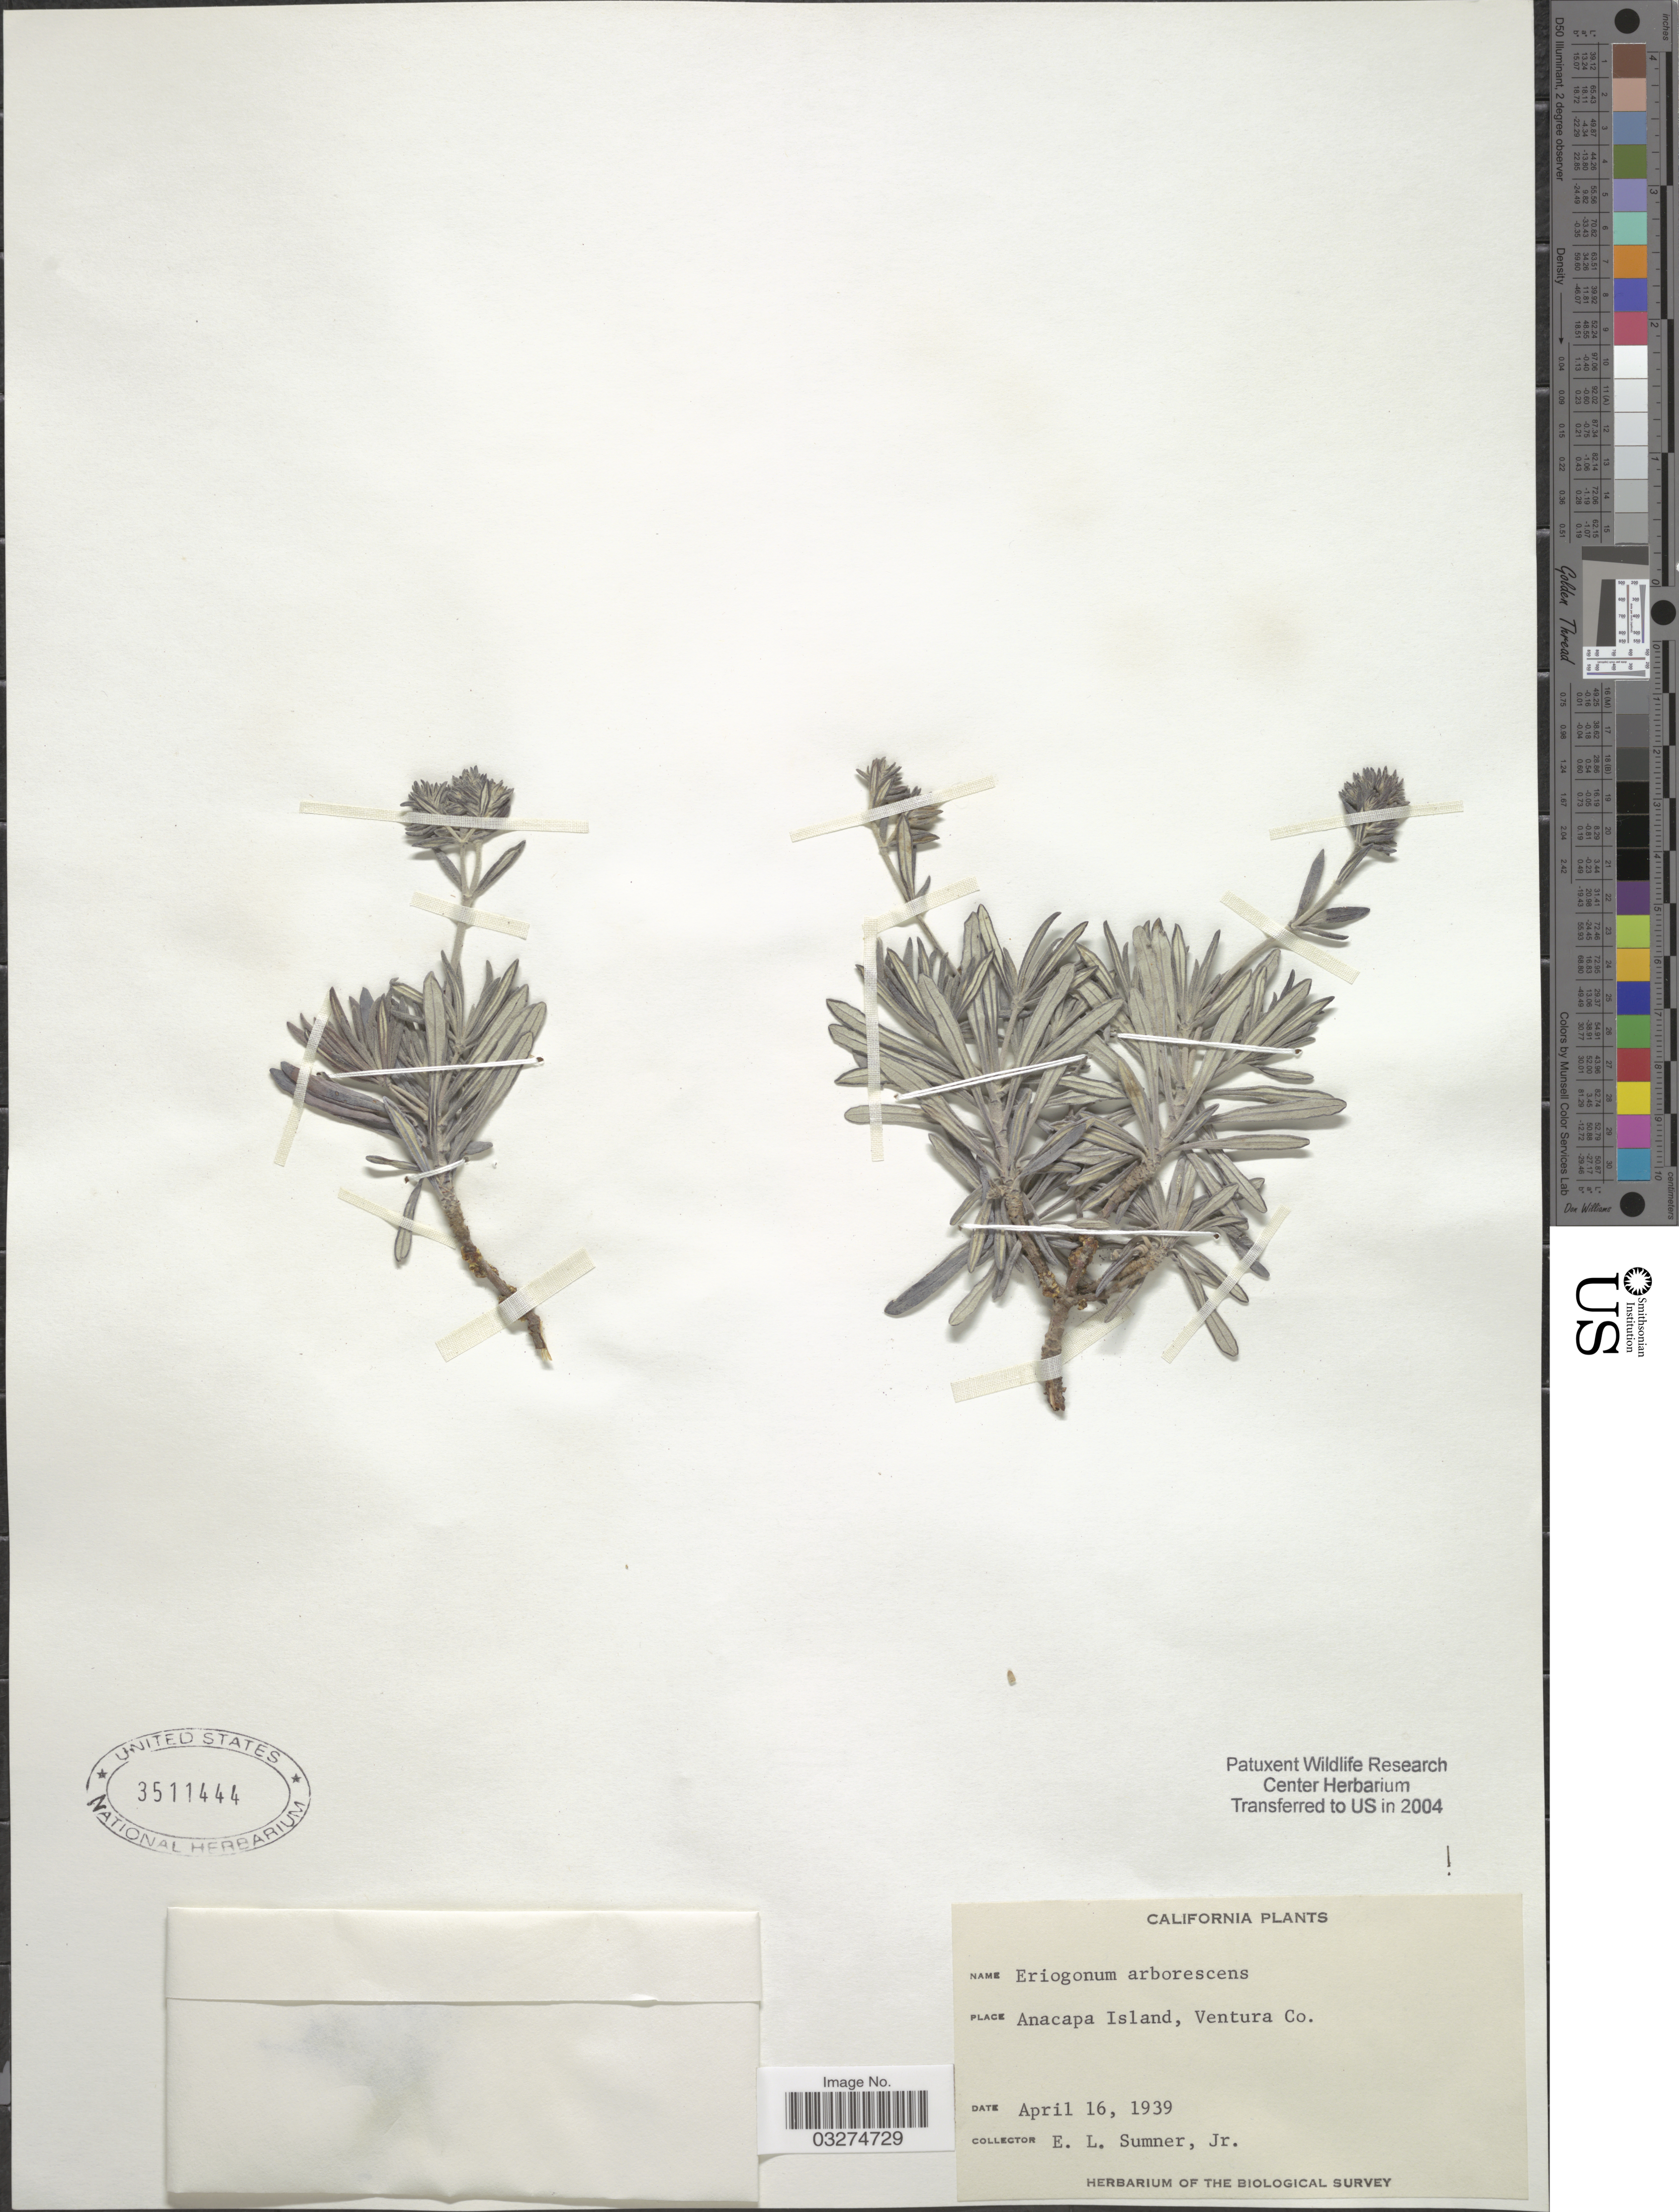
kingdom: Plantae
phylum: Tracheophyta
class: Magnoliopsida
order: Caryophyllales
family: Polygonaceae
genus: Eriogonum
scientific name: Eriogonum arborescens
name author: Greene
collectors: E. Sumner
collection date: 1939-04-16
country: United States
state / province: California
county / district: Ventura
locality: Ancapa Island, Ventura Co.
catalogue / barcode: US 3511444